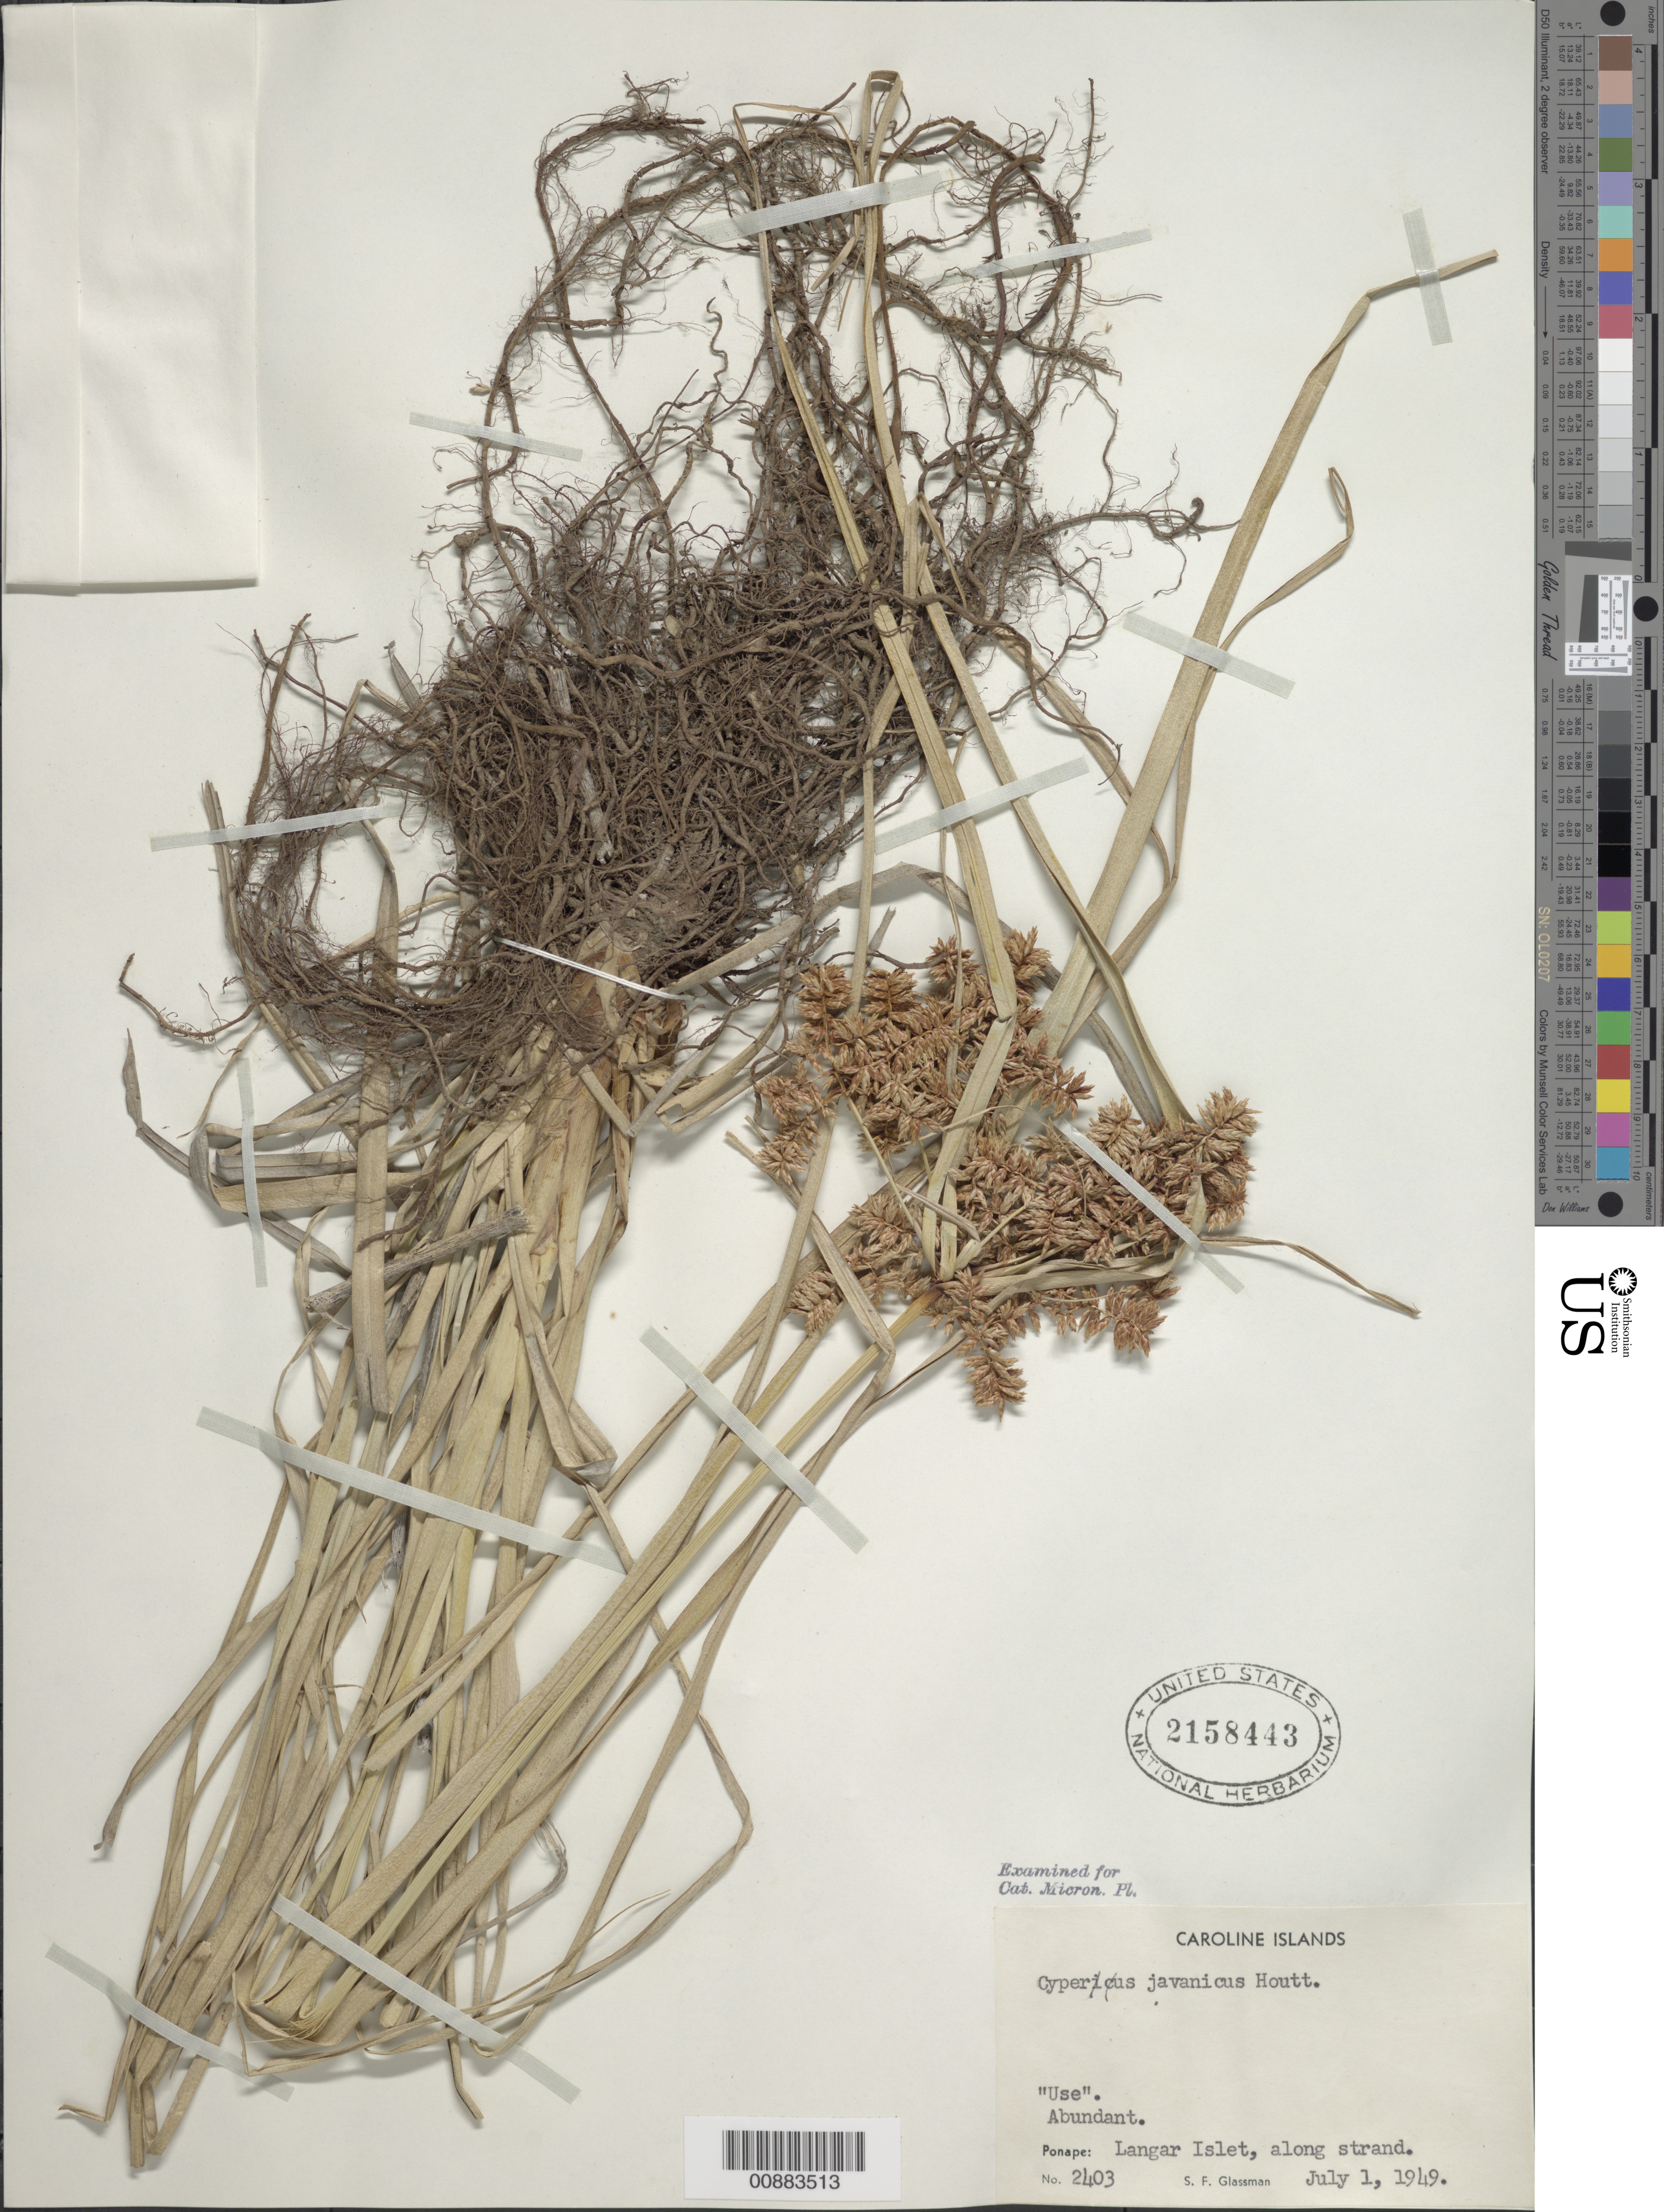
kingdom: Plantae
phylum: Tracheophyta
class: Liliopsida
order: Poales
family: Cyperaceae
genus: Cyperus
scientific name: Cyperus javanicus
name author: Houtt.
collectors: S. F. Glassman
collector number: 2403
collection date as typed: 01 Jul 1949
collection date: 1949-07-01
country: Micronesia, Federated States of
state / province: Pohnpei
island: Lenger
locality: Langar [= Lenger I.]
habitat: Along strand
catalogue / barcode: US 2158443